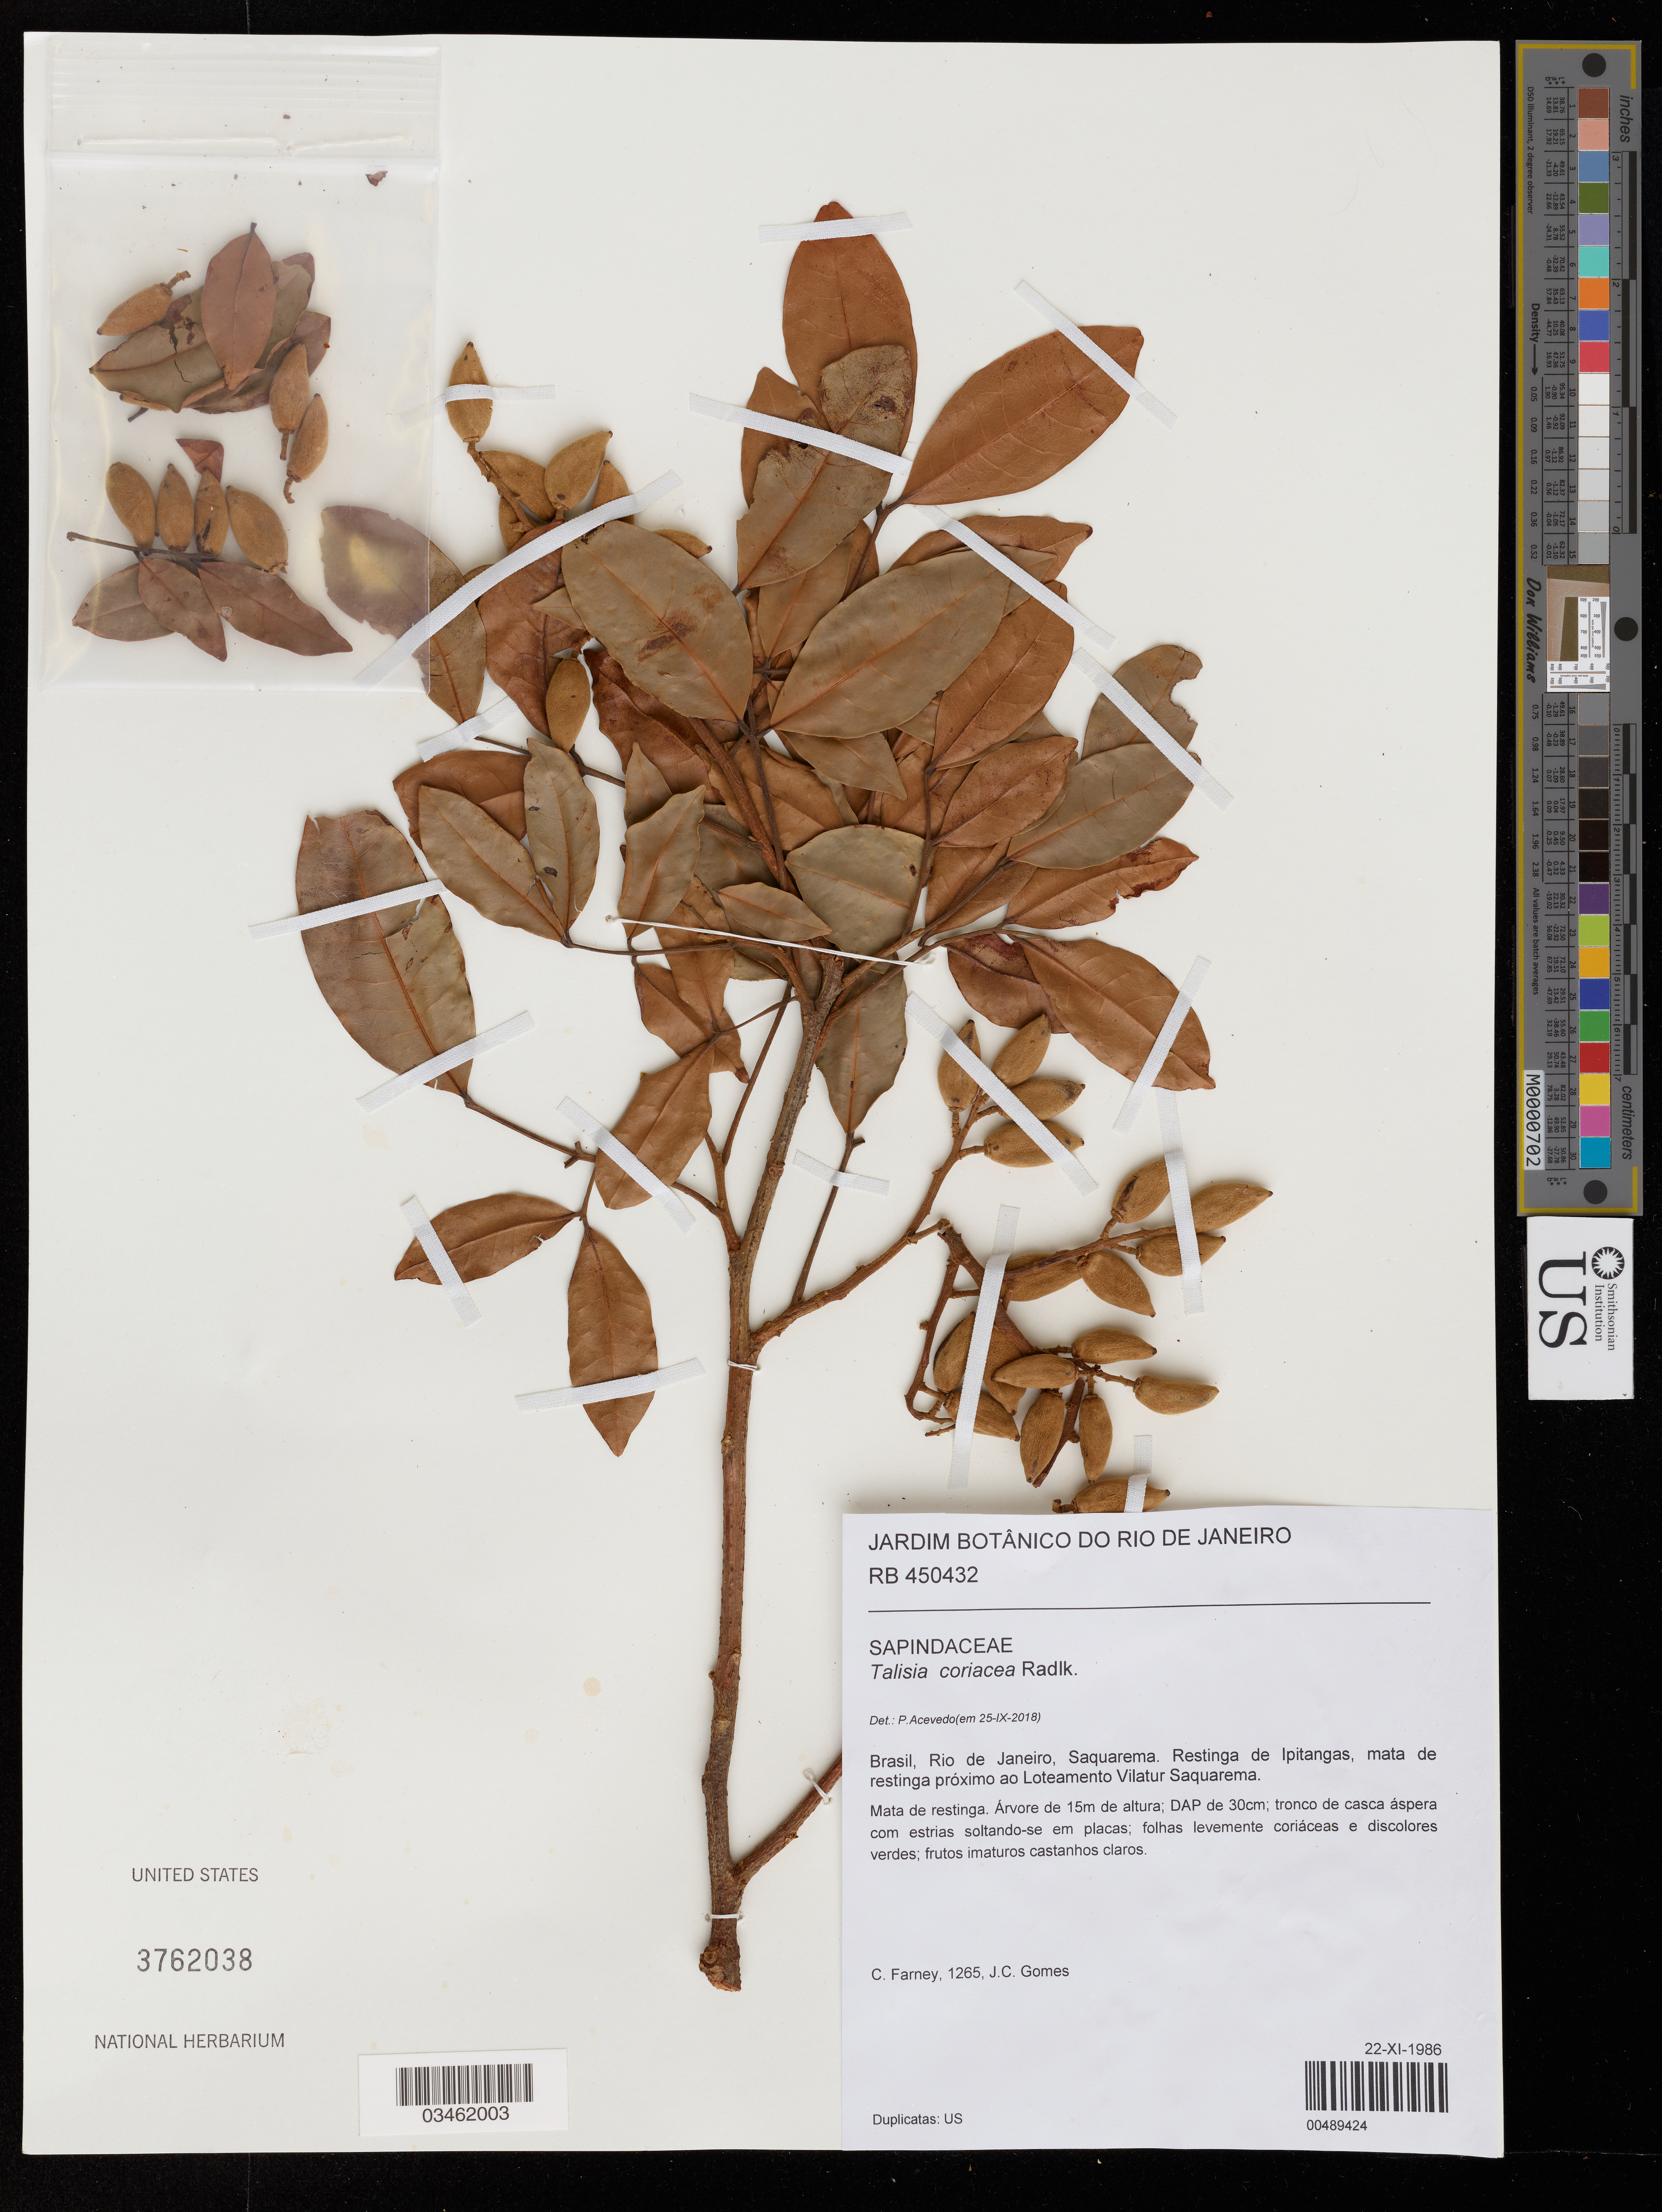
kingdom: Plantae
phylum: Tracheophyta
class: Magnoliopsida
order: Sapindales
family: Sapindaceae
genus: Talisia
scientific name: Talisia coriacea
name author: Radlk.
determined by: Acevedo-Rodriguez, P., (US), Smithsonian Institution - National Museum of Natural History (UNITED STATES)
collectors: C. Farney & J. Gomes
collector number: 1265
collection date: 1986-11-22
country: Brazil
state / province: Rio de Janeiro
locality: Saquarema. Restinga de Ipitangas, mata de restinga próximo ao Loteamento Vilatur Saquarema.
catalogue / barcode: US 3762038